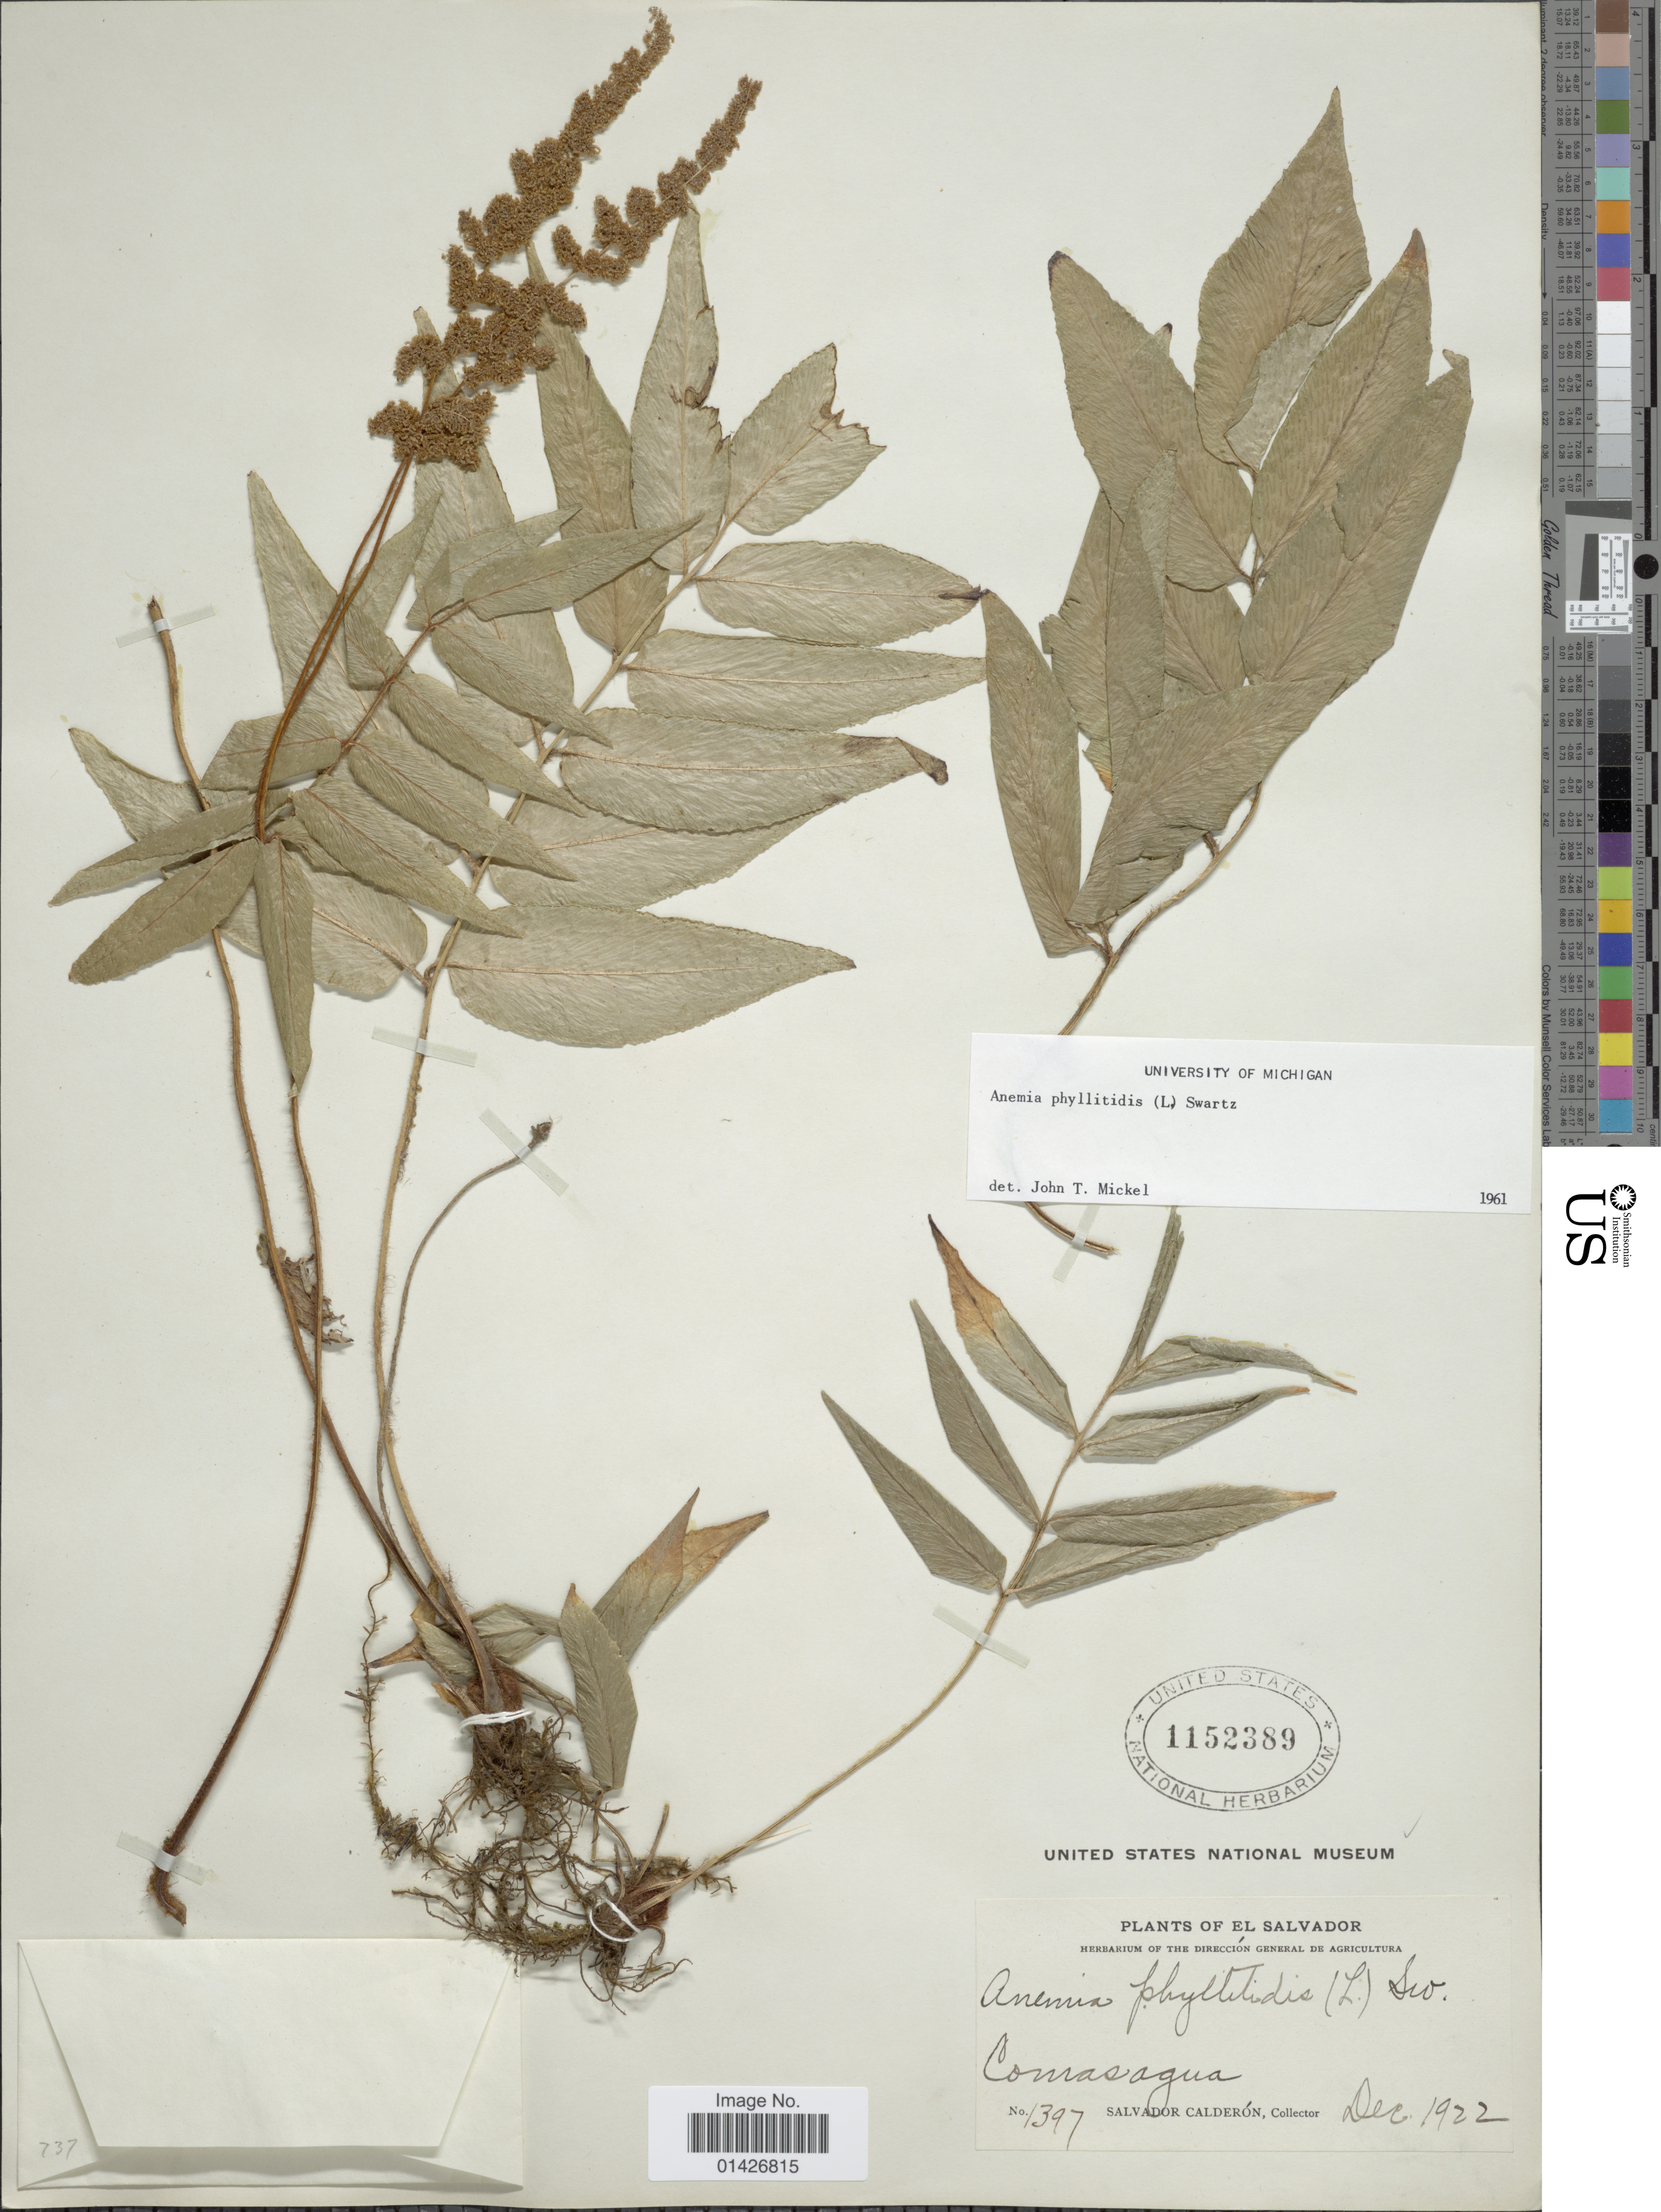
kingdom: Plantae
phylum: Tracheophyta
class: Polypodiopsida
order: Schizaeales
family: Anemiaceae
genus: Anemia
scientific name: Anemia phyllitidis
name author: (L.) Sw.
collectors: S. Calderón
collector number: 1397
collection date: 1922-12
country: El Salvador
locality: Comasagua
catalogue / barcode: US 1152389